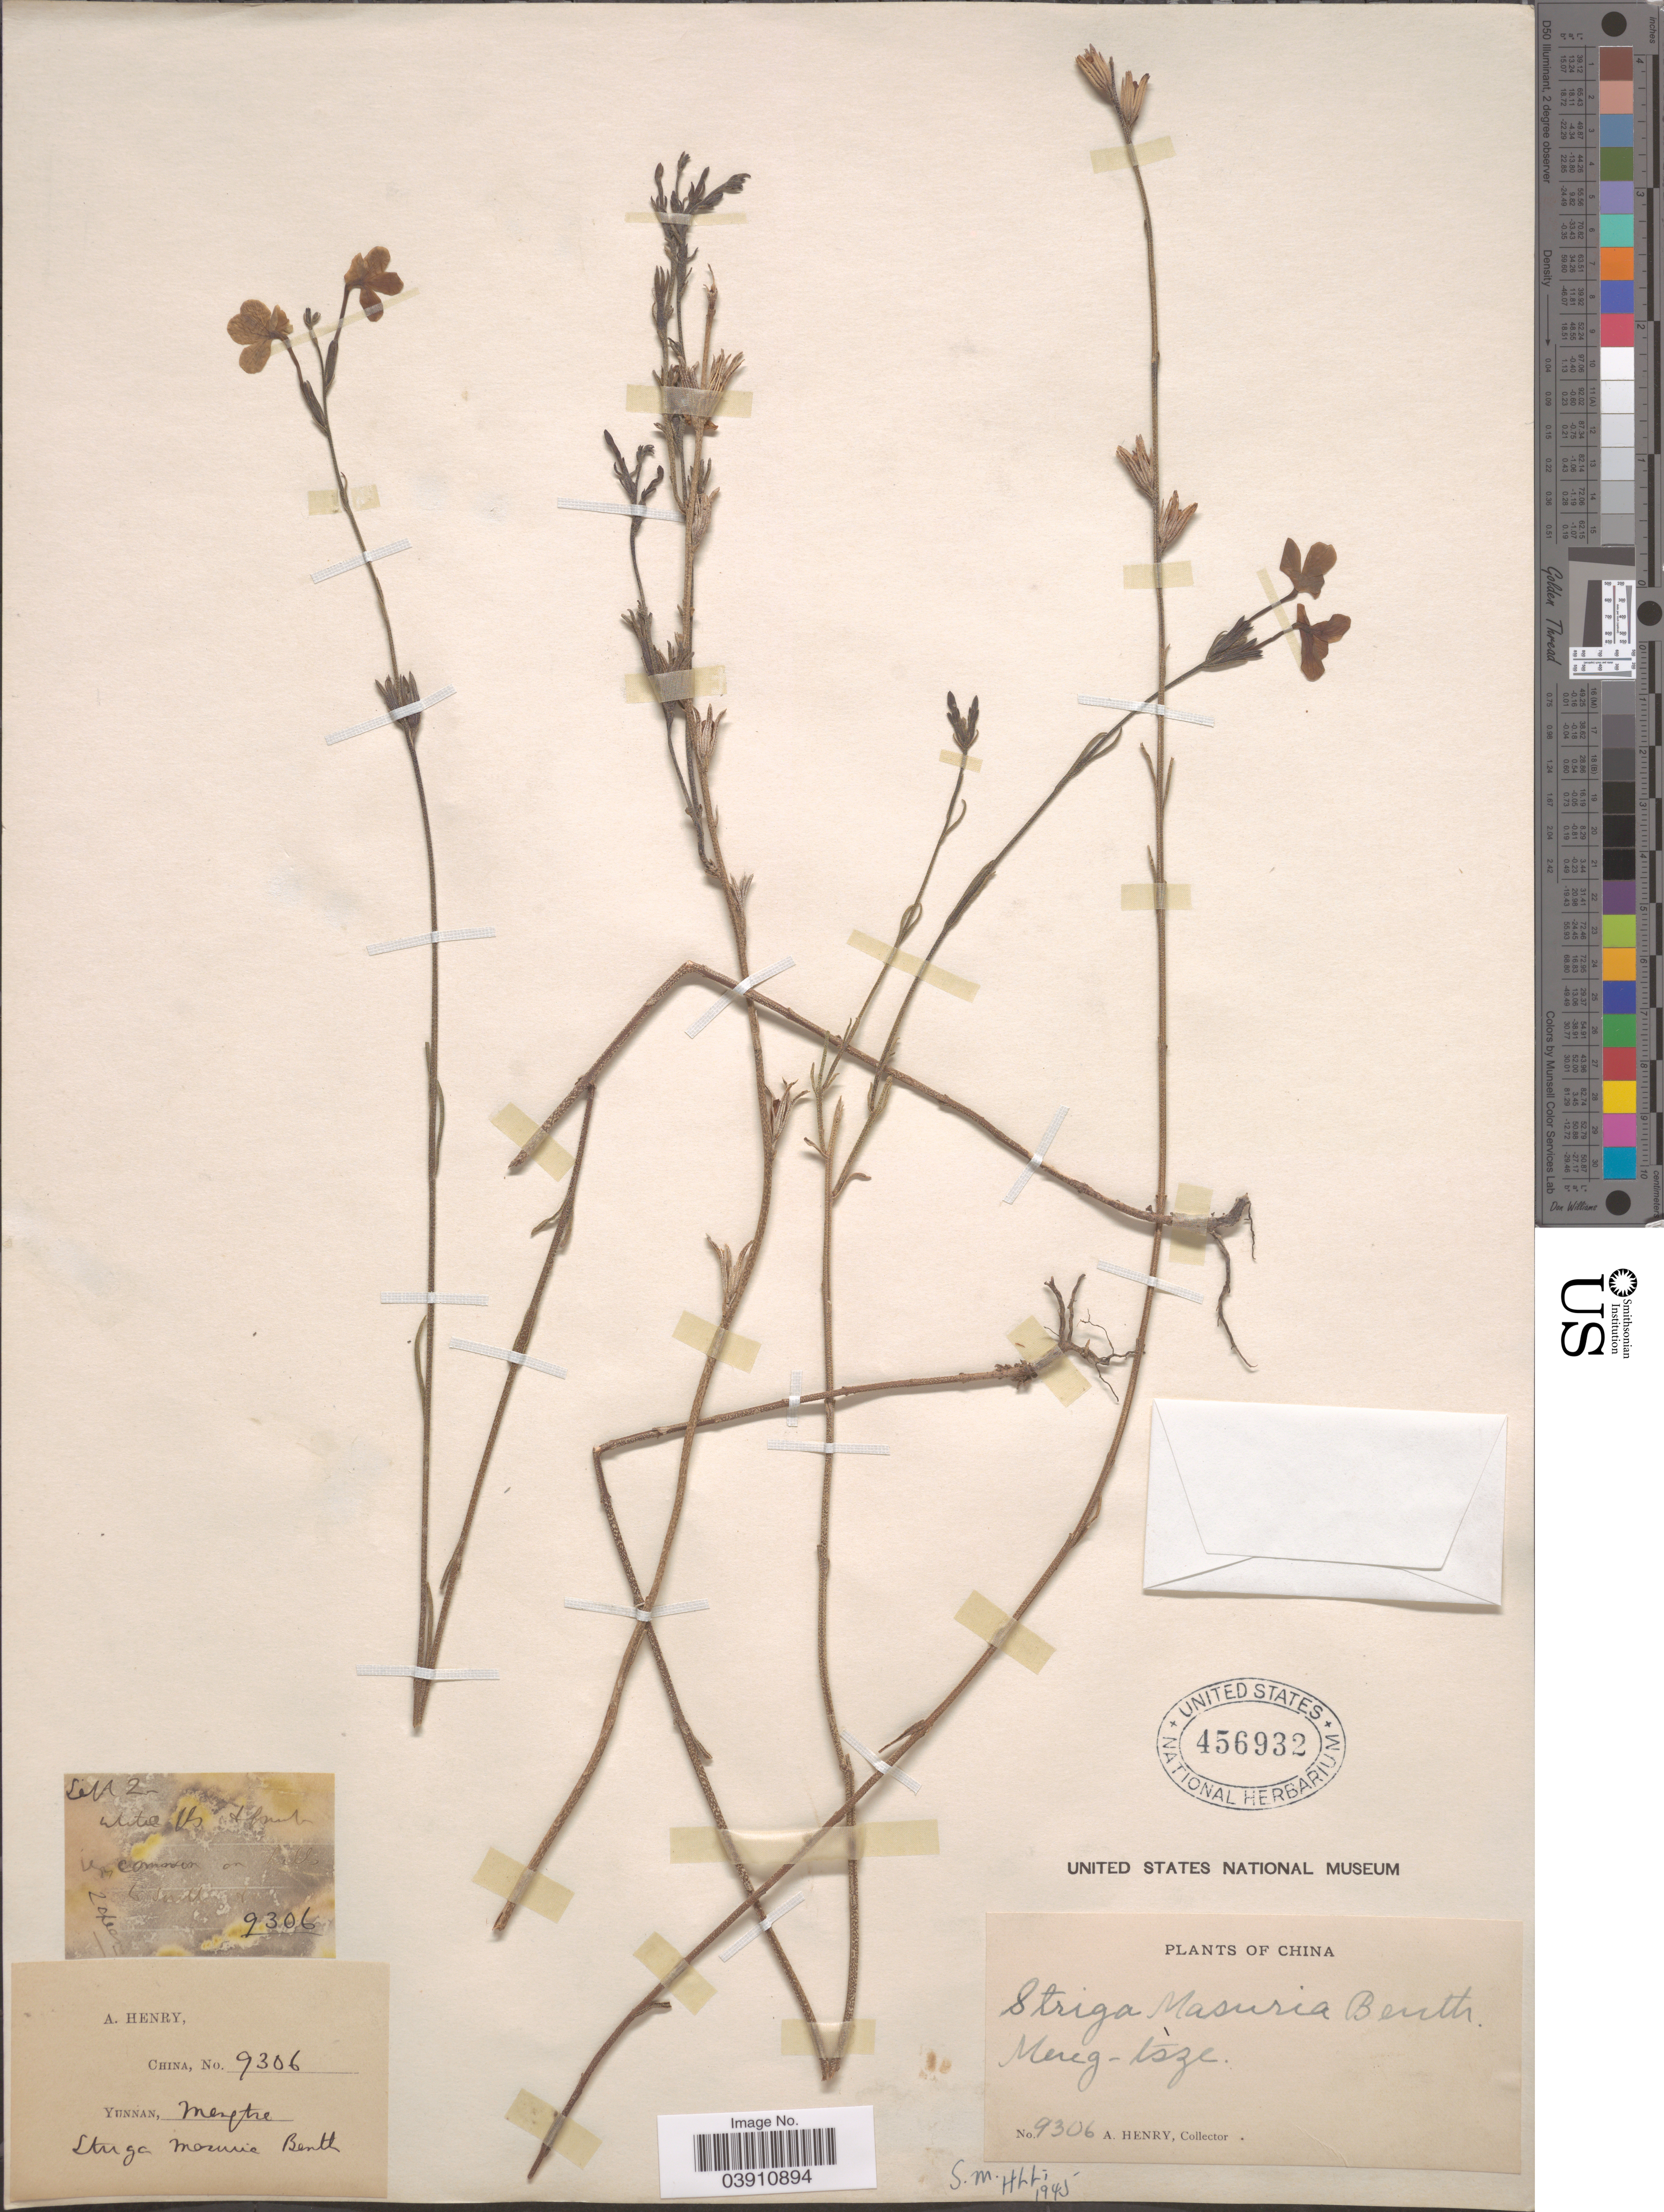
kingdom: Plantae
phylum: Tracheophyta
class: Magnoliopsida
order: Lamiales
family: Orobanchaceae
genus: Striga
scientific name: Striga masuria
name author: (Buch.-Ham. ex Benth.) Benth.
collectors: A. Henry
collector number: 9306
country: China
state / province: Yunnan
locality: Meng-tsze.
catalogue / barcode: US 456932